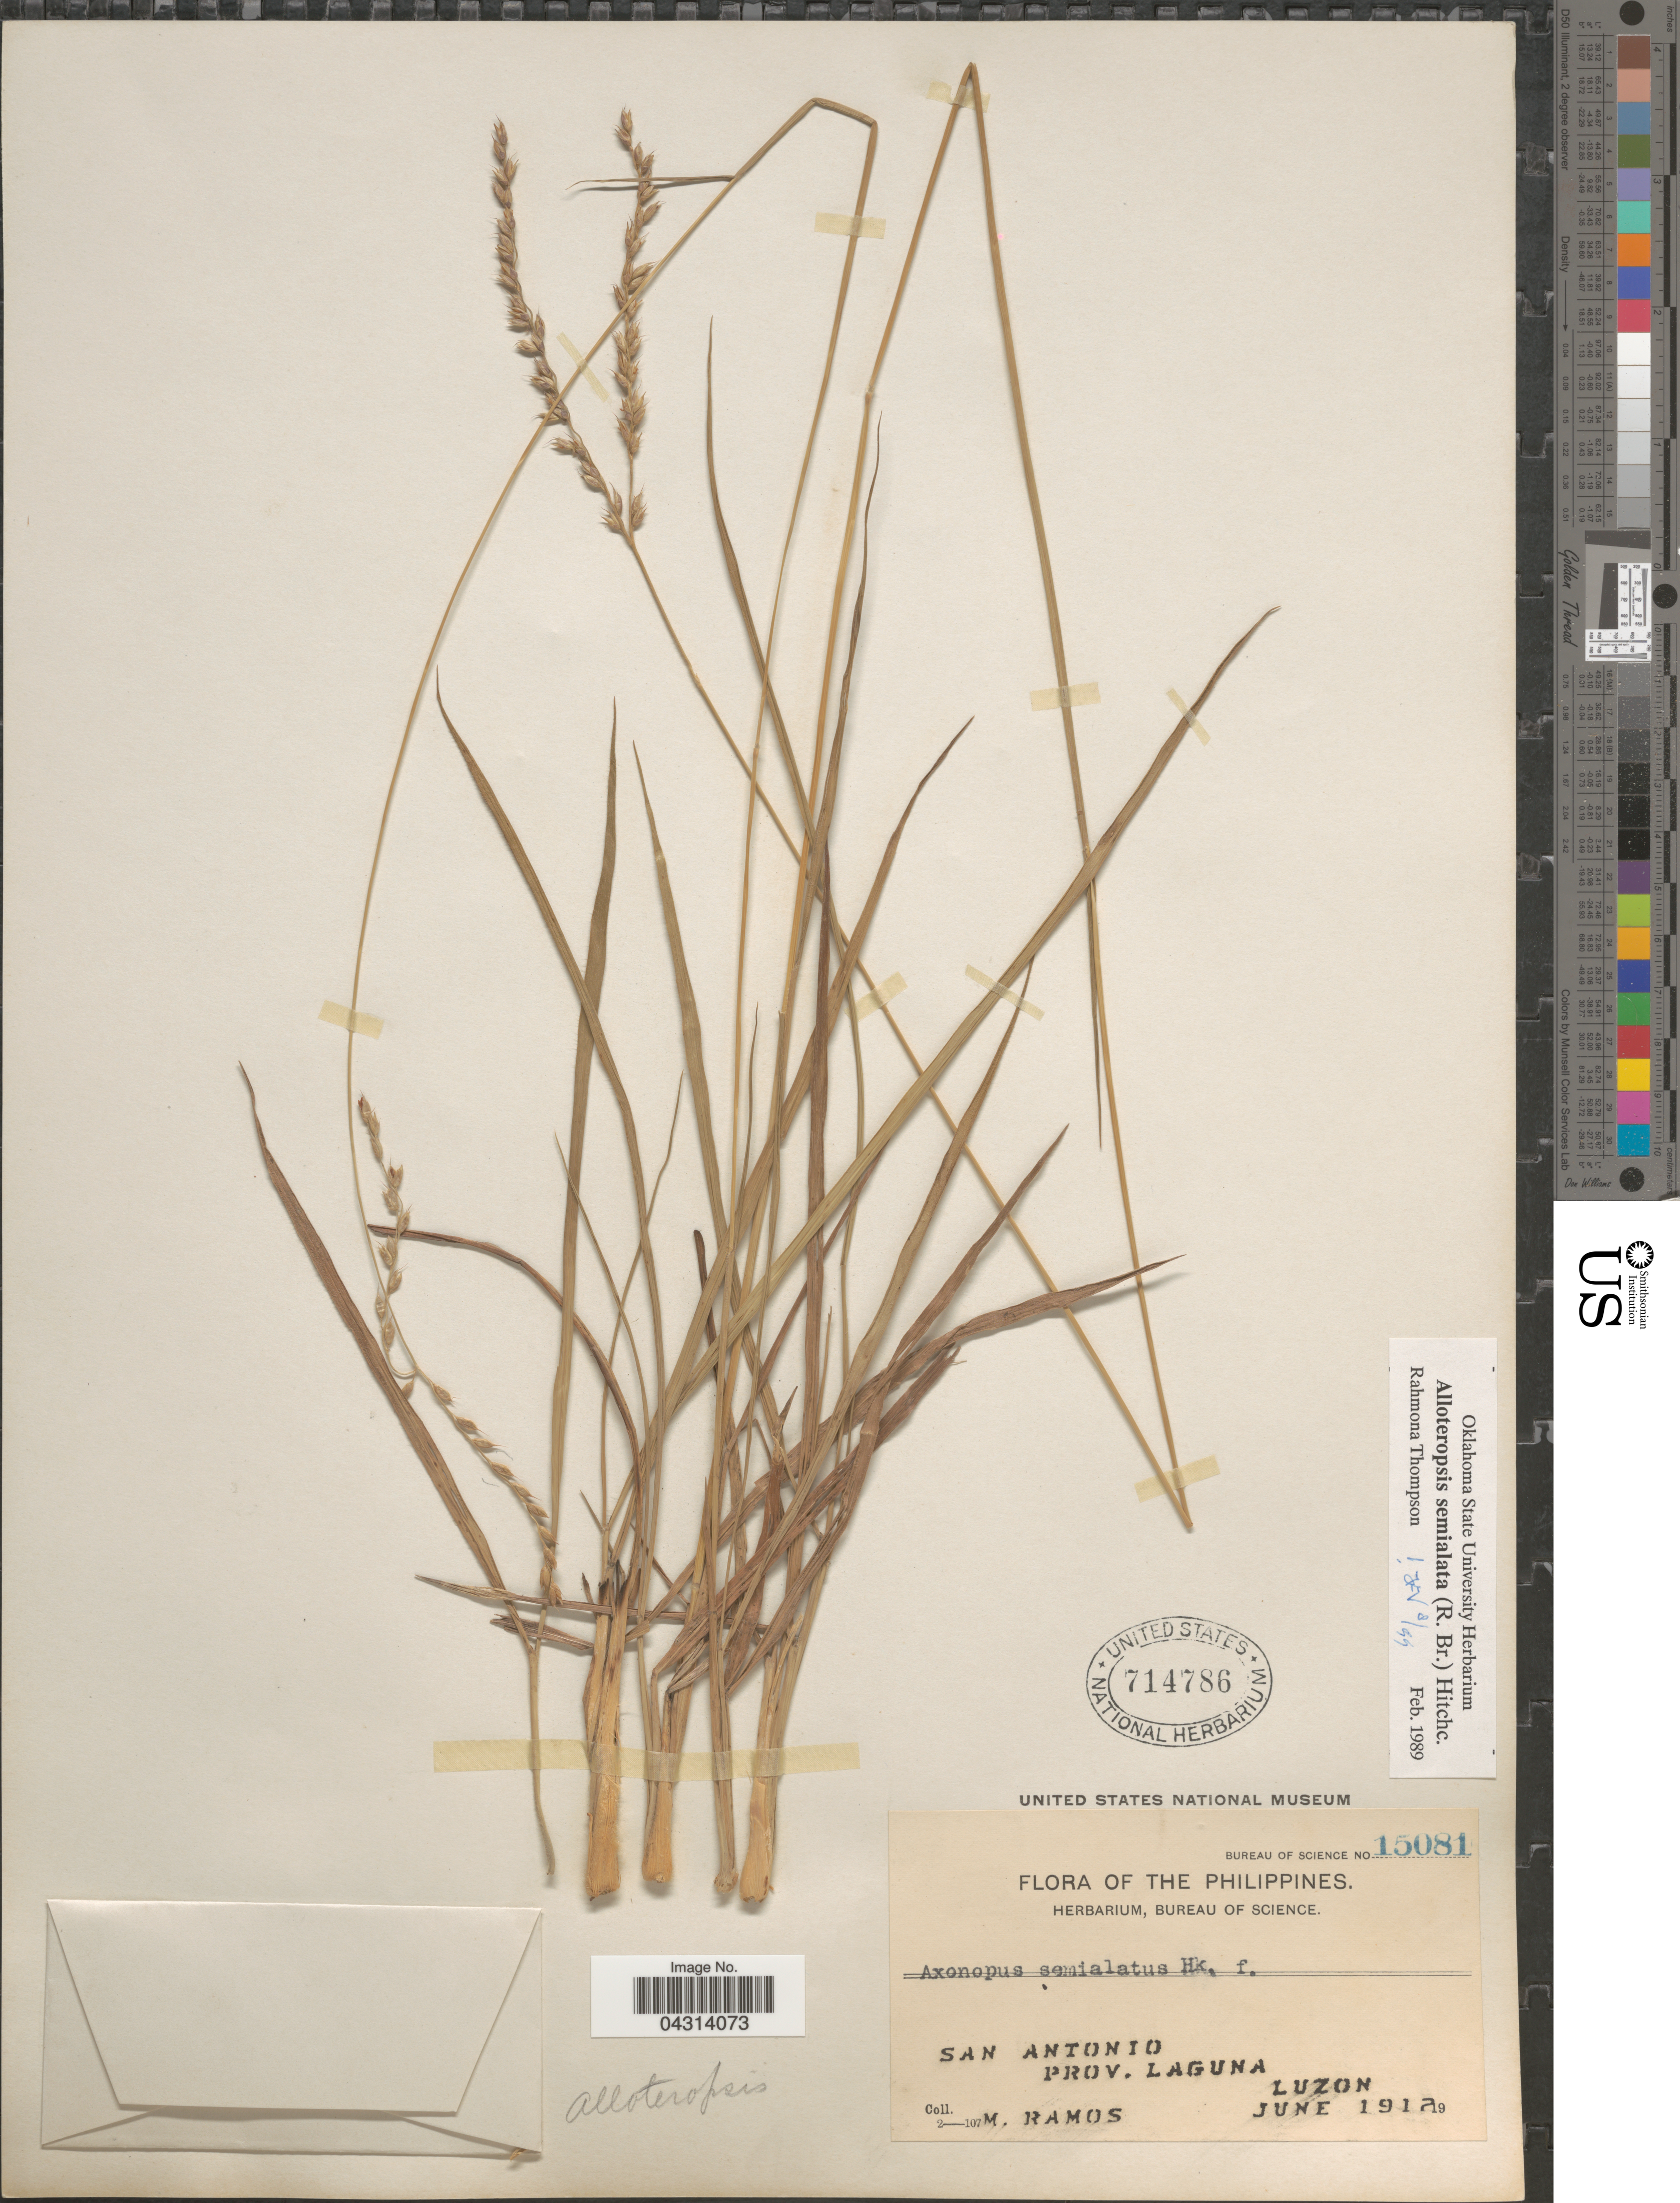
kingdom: Plantae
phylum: Tracheophyta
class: Liliopsida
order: Poales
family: Poaceae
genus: Alloteropsis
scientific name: Alloteropsis semialata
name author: (R. Br.) Hitchc.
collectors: M. Ramos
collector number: Bureau of Science 15081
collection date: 1912-06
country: Philippines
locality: San Antonio, Prov. Laguna. Luzon.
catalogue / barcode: US 714786